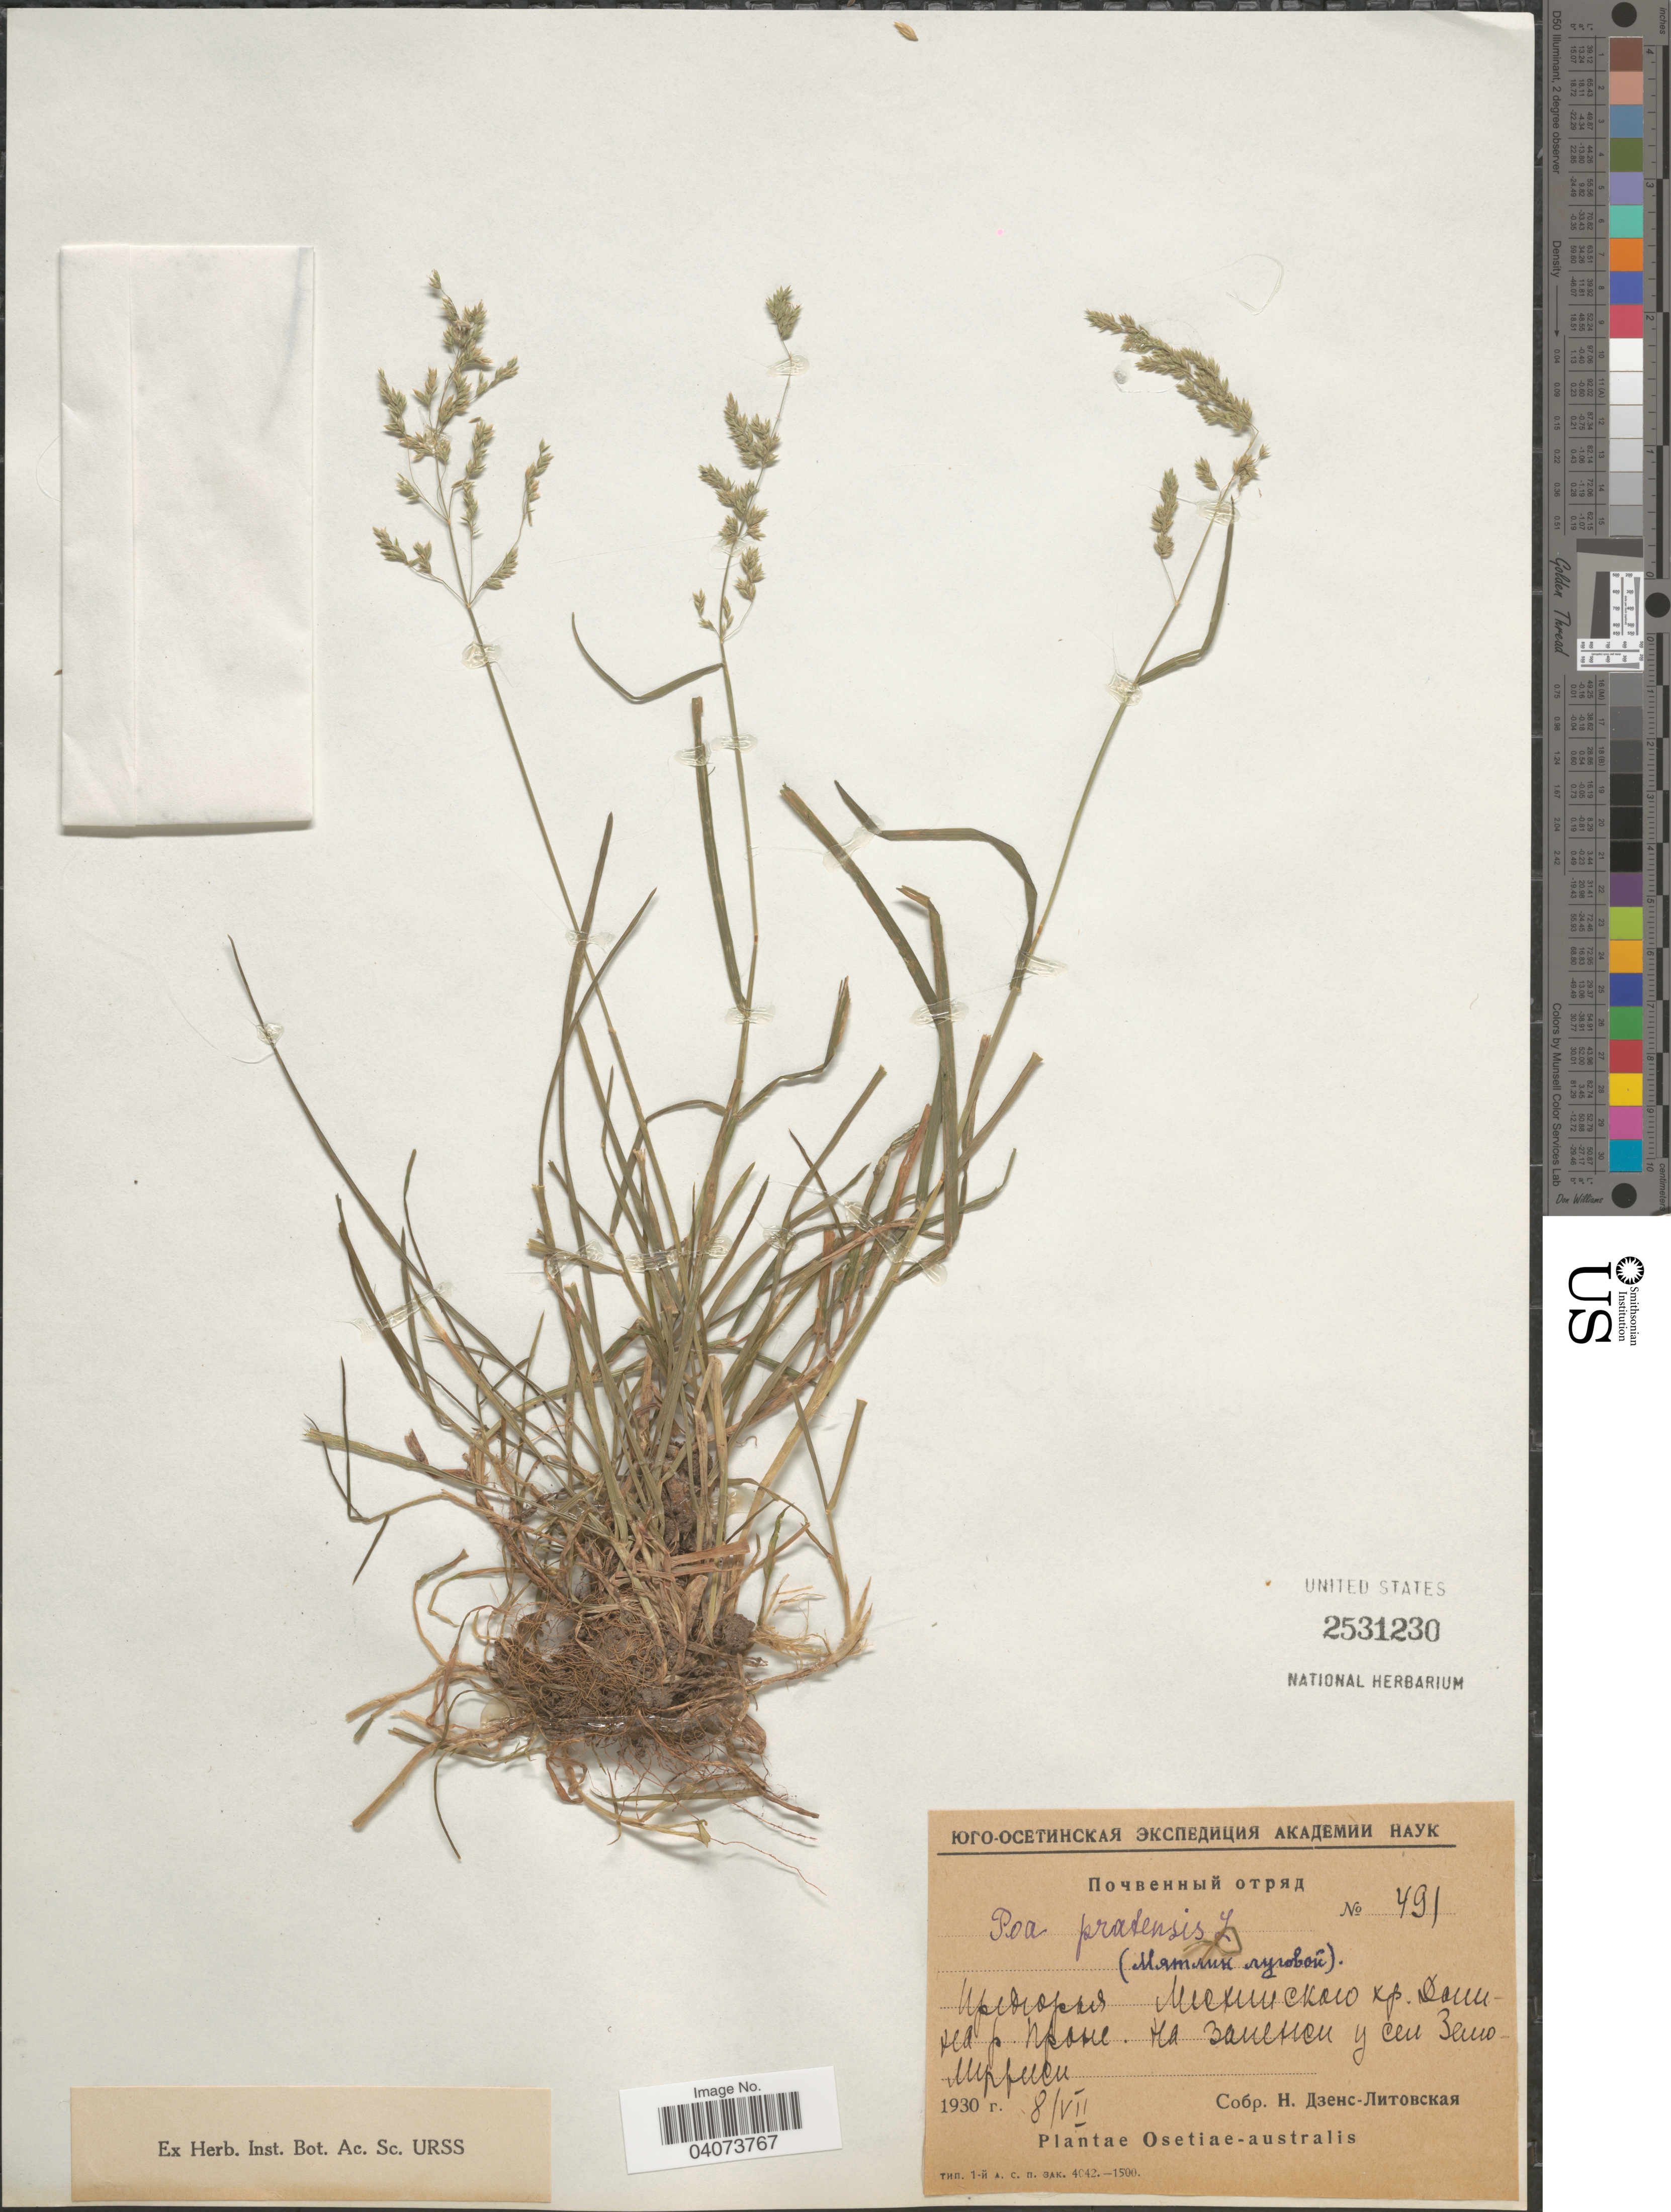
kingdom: Plantae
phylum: Tracheophyta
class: Liliopsida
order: Poales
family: Poaceae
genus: Poa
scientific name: Poa pratensis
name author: L.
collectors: Dzens-Litovskaya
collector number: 491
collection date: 1930-07-08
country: Georgia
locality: Osetiae-australis. South Ossetia. Meskhiyskiy ridge,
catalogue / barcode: US 2531230